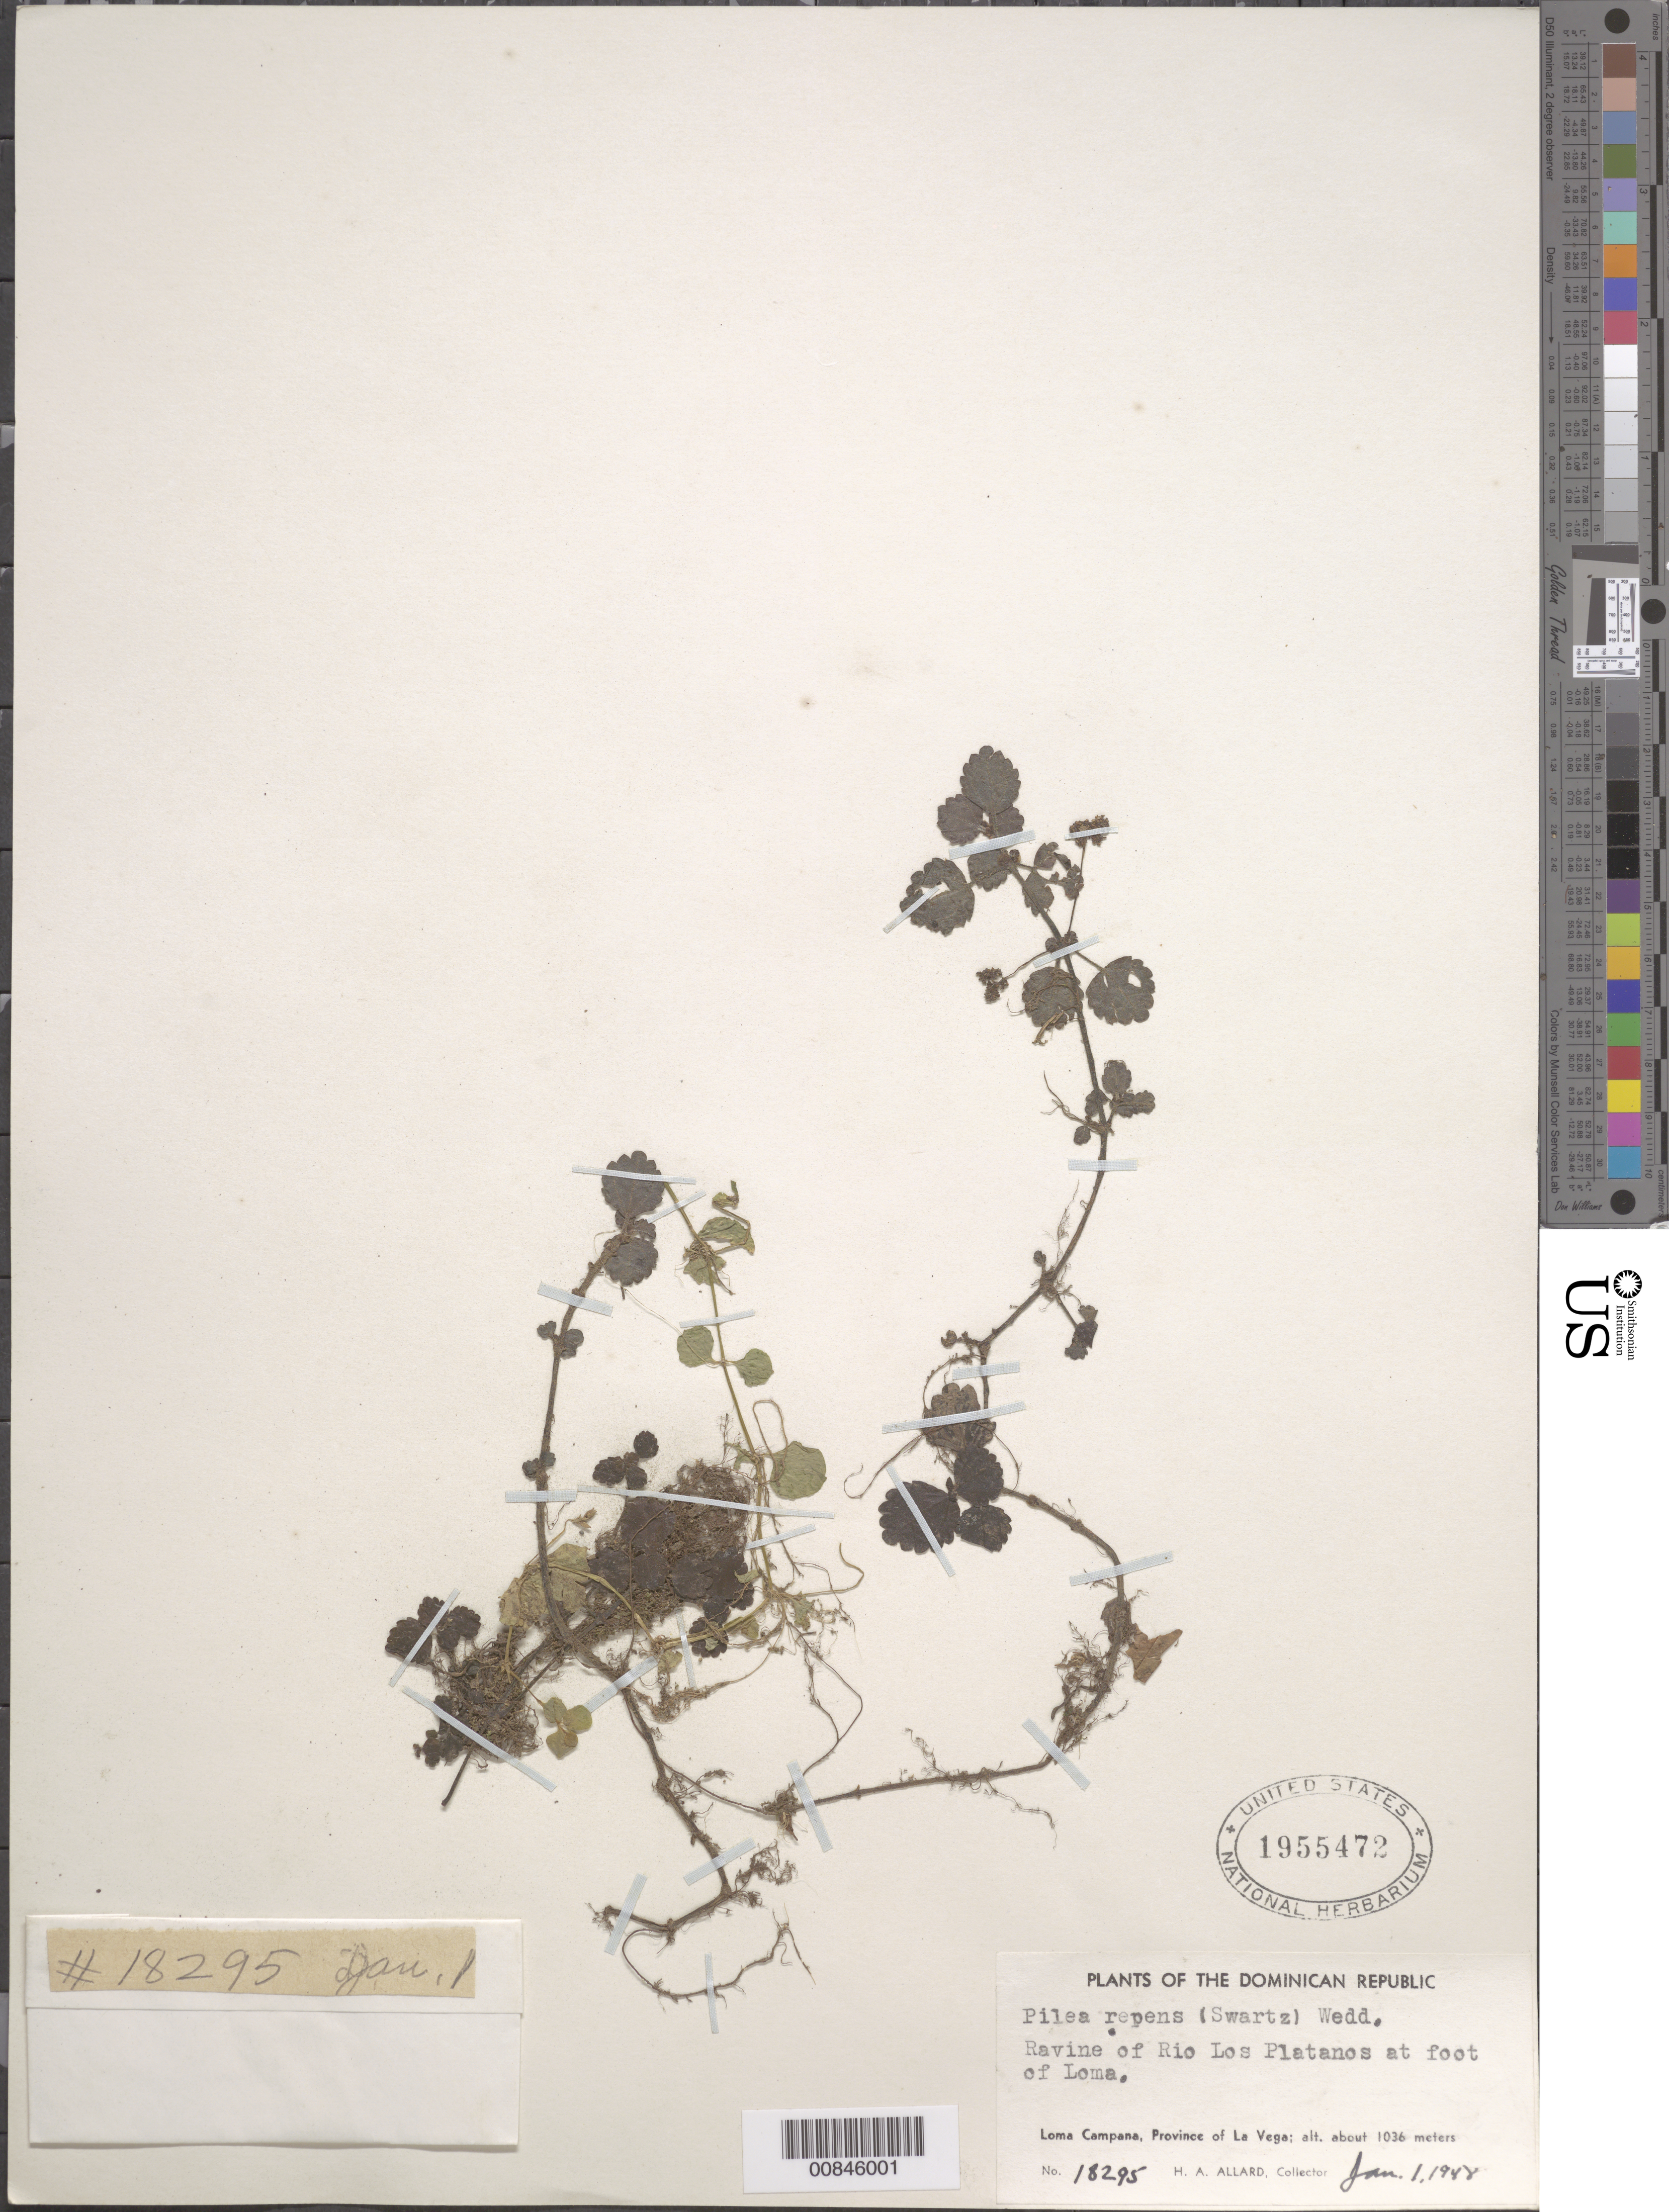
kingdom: Plantae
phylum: Tracheophyta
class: Magnoliopsida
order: Rosales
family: Urticaceae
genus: Pilea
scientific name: Pilea repens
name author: (Sw.) Wedd.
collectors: H. A. Allard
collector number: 18295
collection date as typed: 01 Jan 1948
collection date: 1948-01-01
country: Dominican Republic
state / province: La Vega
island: Hispaniola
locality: Ravine of Río Los Plantanos at foot of Loma Campana.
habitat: Ravine.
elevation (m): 1036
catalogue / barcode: US 1955472